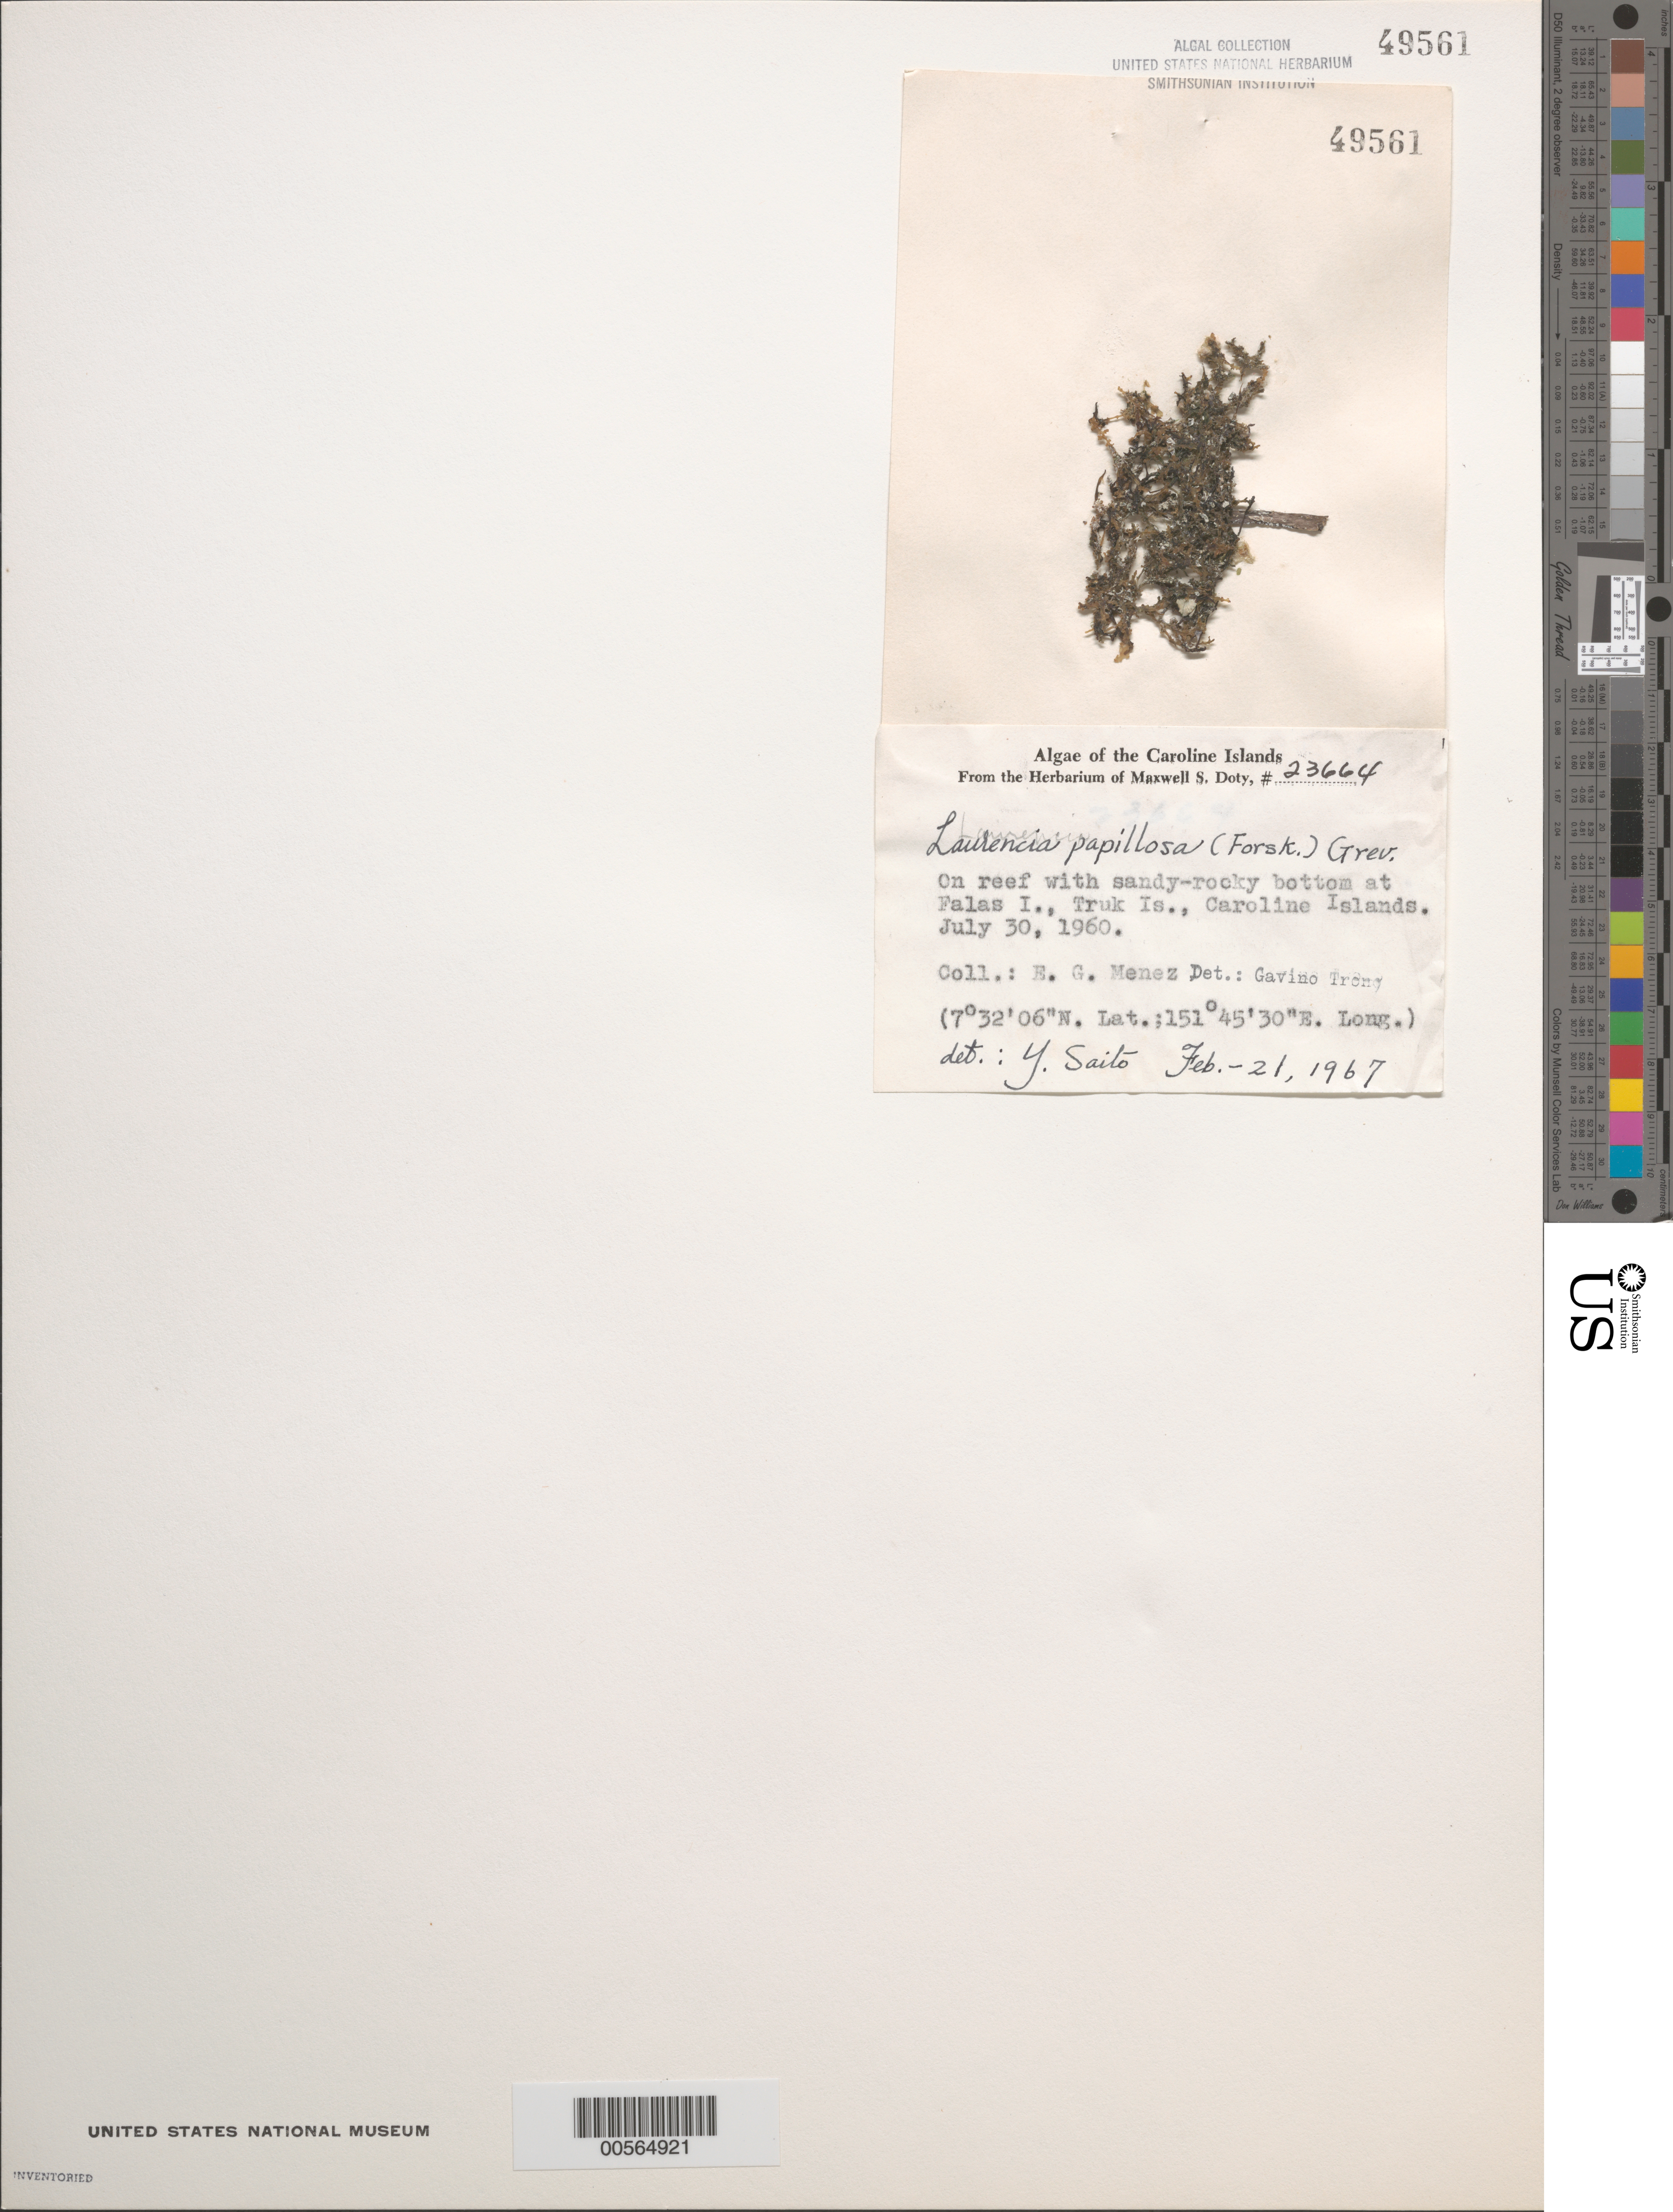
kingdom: Plantae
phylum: Rhodophyta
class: Florideophyceae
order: Ceramiales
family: Rhodomelaceae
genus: Palisada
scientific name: Palisada perforata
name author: (Bory) K.W. Nam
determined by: Algae name updating Project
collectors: Meñez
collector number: MSD 23664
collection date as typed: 30 Jul 1960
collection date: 1960-07-30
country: Micronesia, Federated States of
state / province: Truk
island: Falas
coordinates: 7 32' 06" N, 151 45' 30" E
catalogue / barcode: US 49561